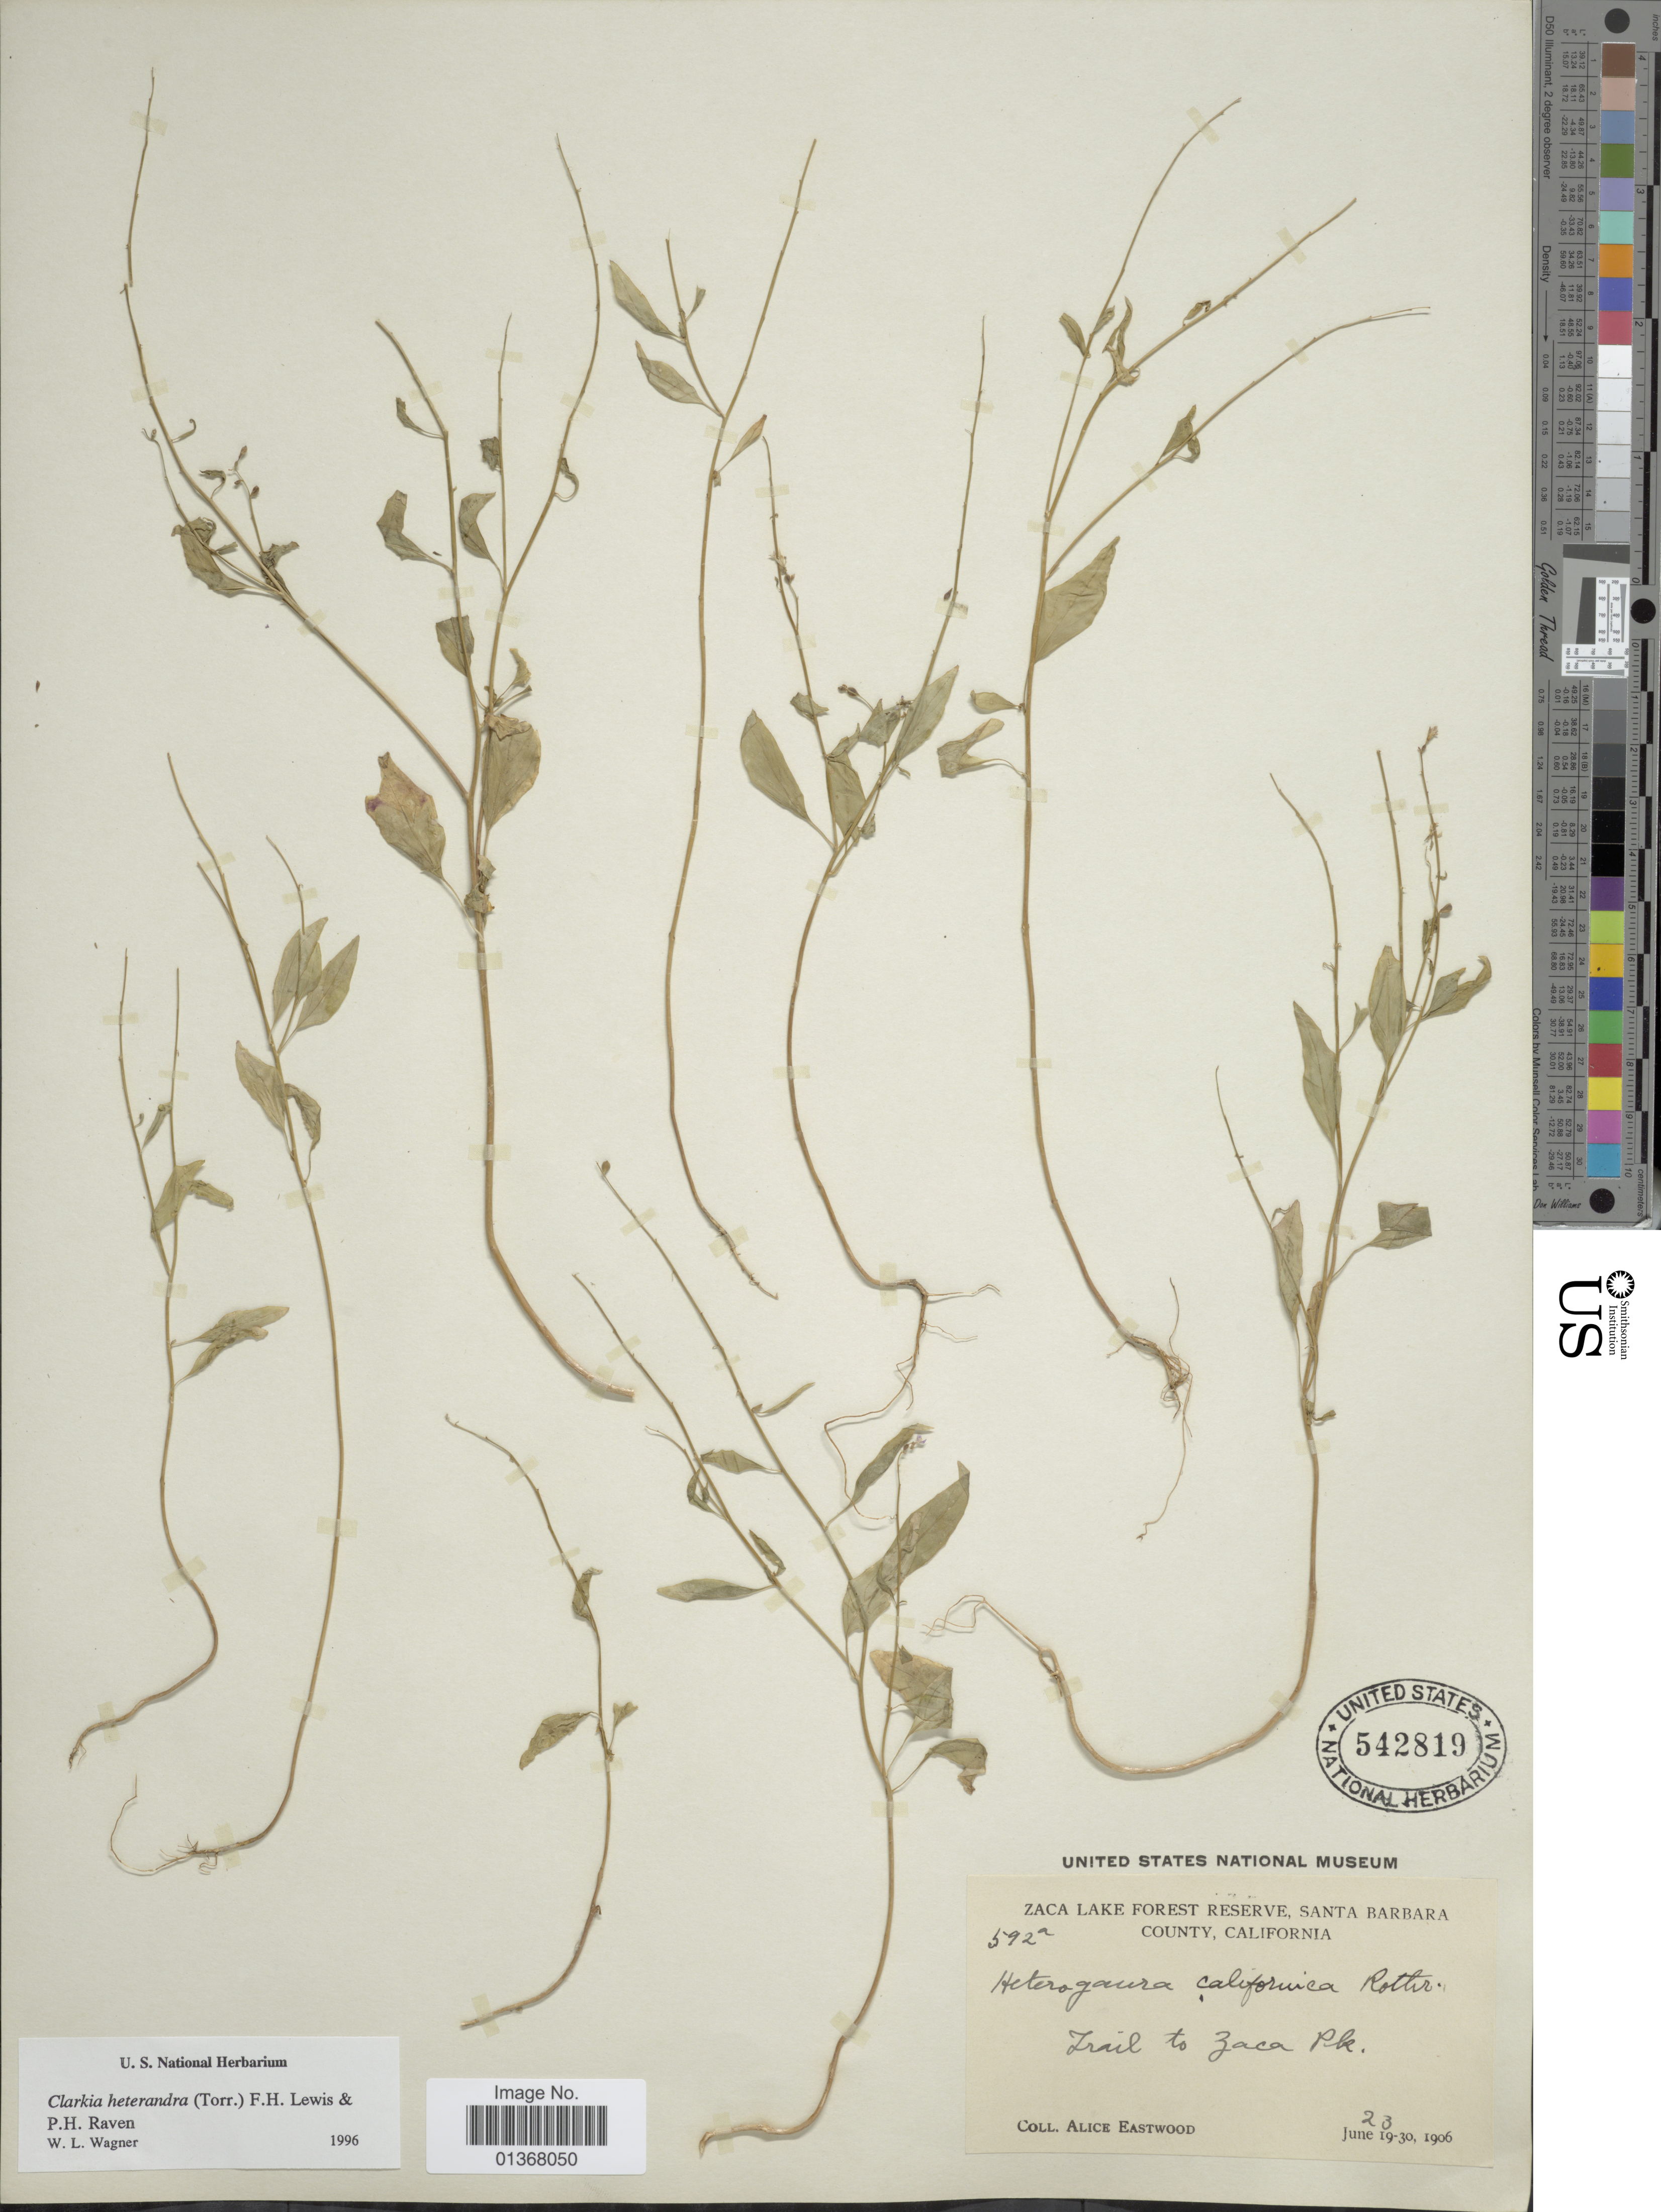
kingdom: Plantae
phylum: Tracheophyta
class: Magnoliopsida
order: Myrtales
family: Onagraceae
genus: Clarkia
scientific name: Clarkia heterandra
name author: (Torr.) F. H. Lewis & P.H. Raven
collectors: A. Eastwood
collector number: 592a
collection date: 1906-06-23/1906-06-30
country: United States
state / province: California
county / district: Santa Barbara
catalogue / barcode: US 542819